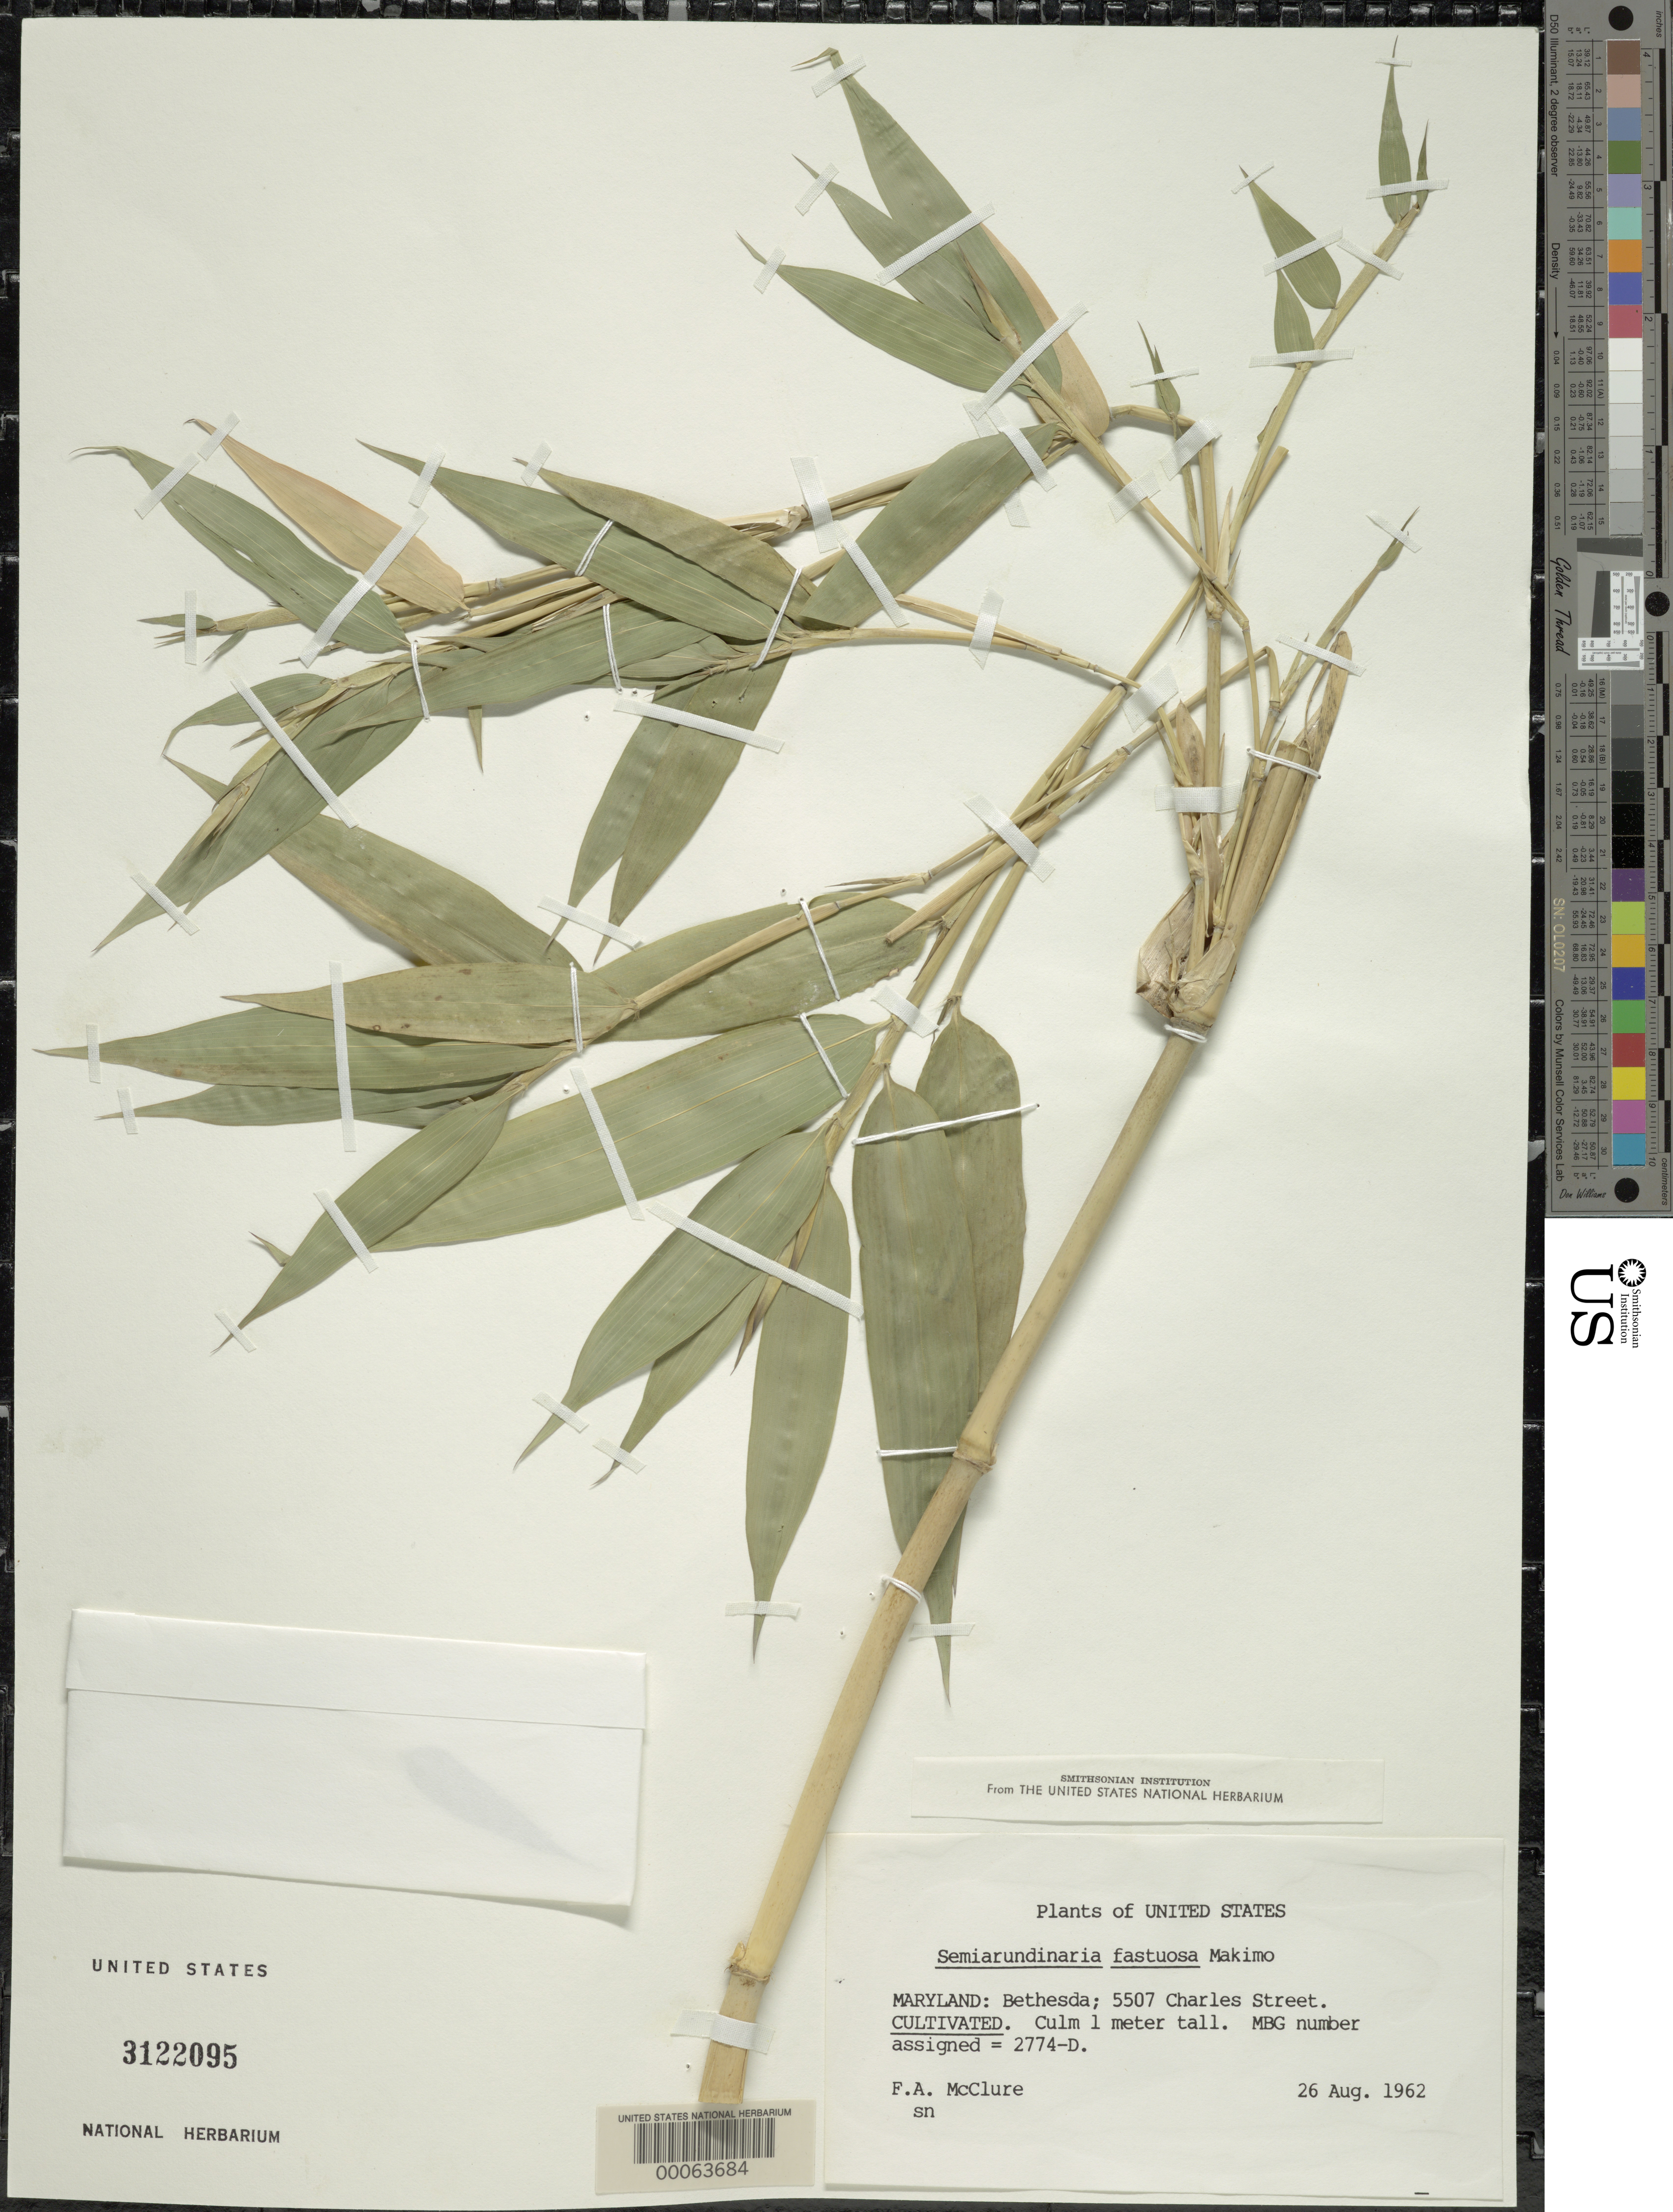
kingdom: Plantae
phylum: Tracheophyta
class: Liliopsida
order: Poales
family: Poaceae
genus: Semiarundinaria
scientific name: Semiarundinaria fastuosa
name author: Makino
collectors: F. A. McClure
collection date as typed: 26 Aug 1962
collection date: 1962-08-26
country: United States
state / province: Maryland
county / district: Montgomery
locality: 5507 Charles Street, Bethesda (McClure's garden)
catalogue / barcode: US 3122095